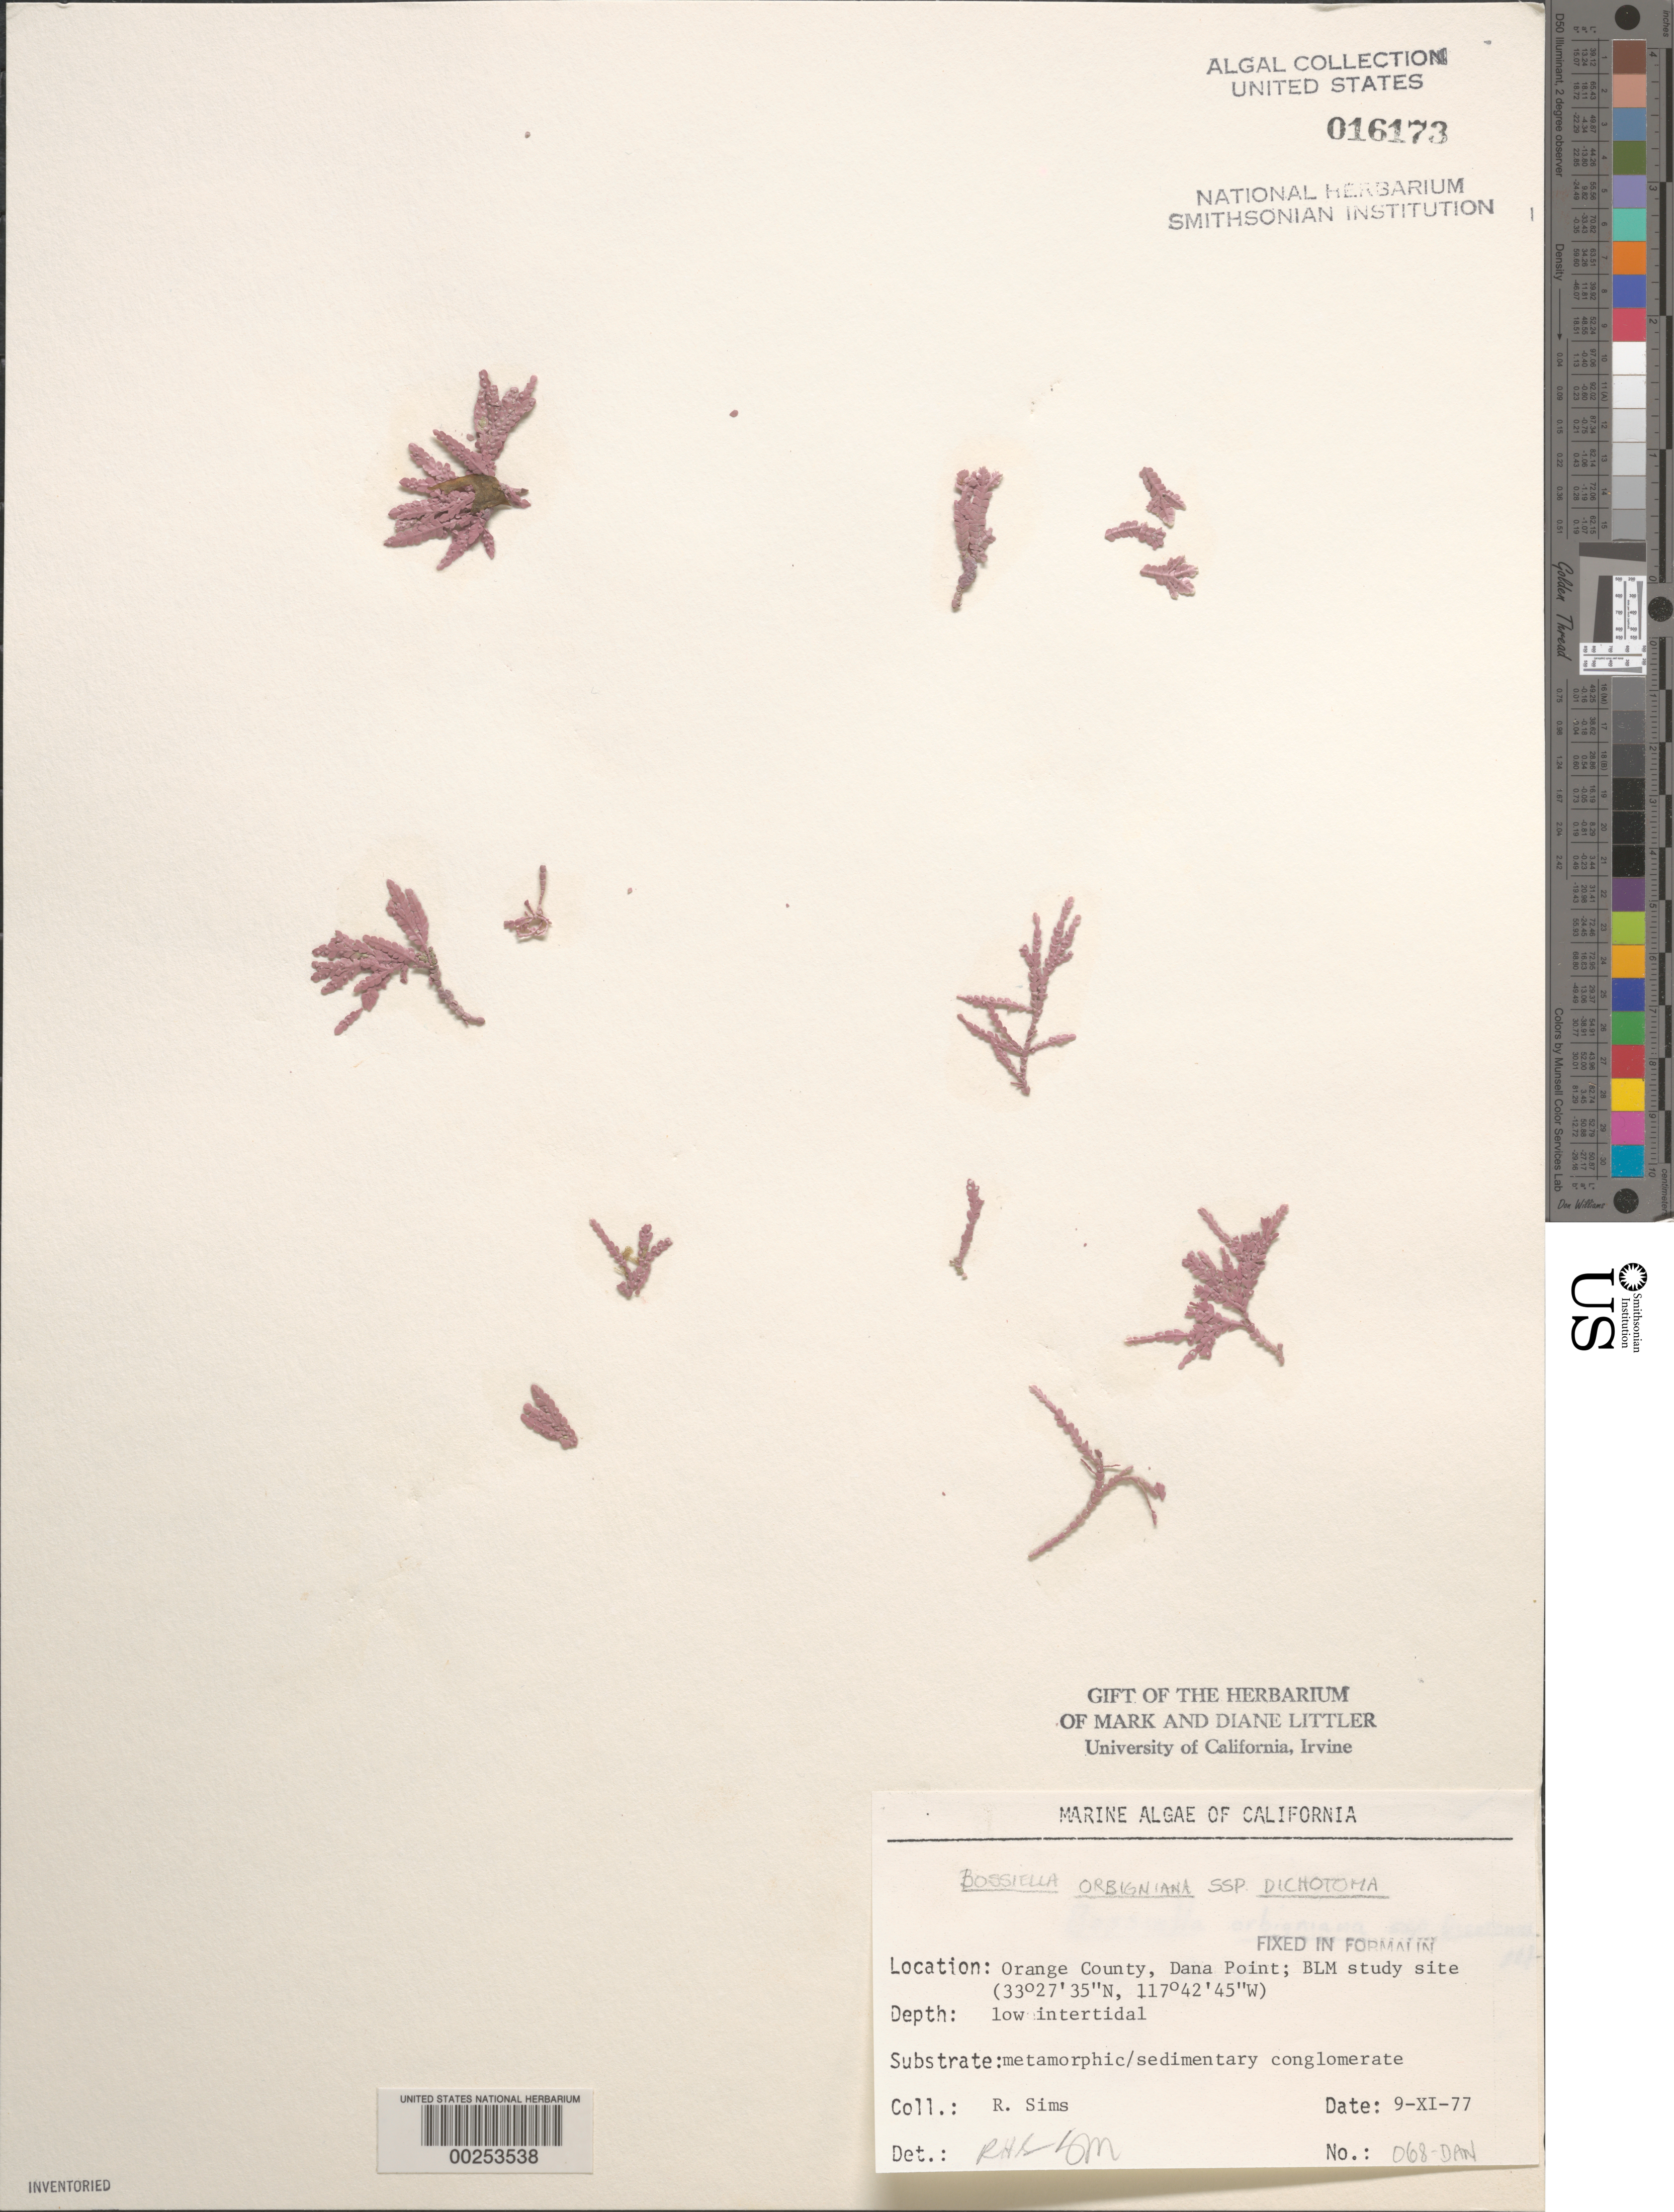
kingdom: Plantae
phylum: Rhodophyta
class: Florideophyceae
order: Corallinales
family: Corallinaceae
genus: Bossiella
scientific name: Bossiella orbigniana subsp. dichotoma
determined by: Sims, Robert H.; Murray, S. N.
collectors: R. H. Sims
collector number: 068-dan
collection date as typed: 09 Nov 1977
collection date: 1977-11-09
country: United States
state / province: California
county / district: Orange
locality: Dana Point, 1 km north of marina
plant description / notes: BLM-SOCALBIGHT Rocky Intertidal Survey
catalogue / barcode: US 16173